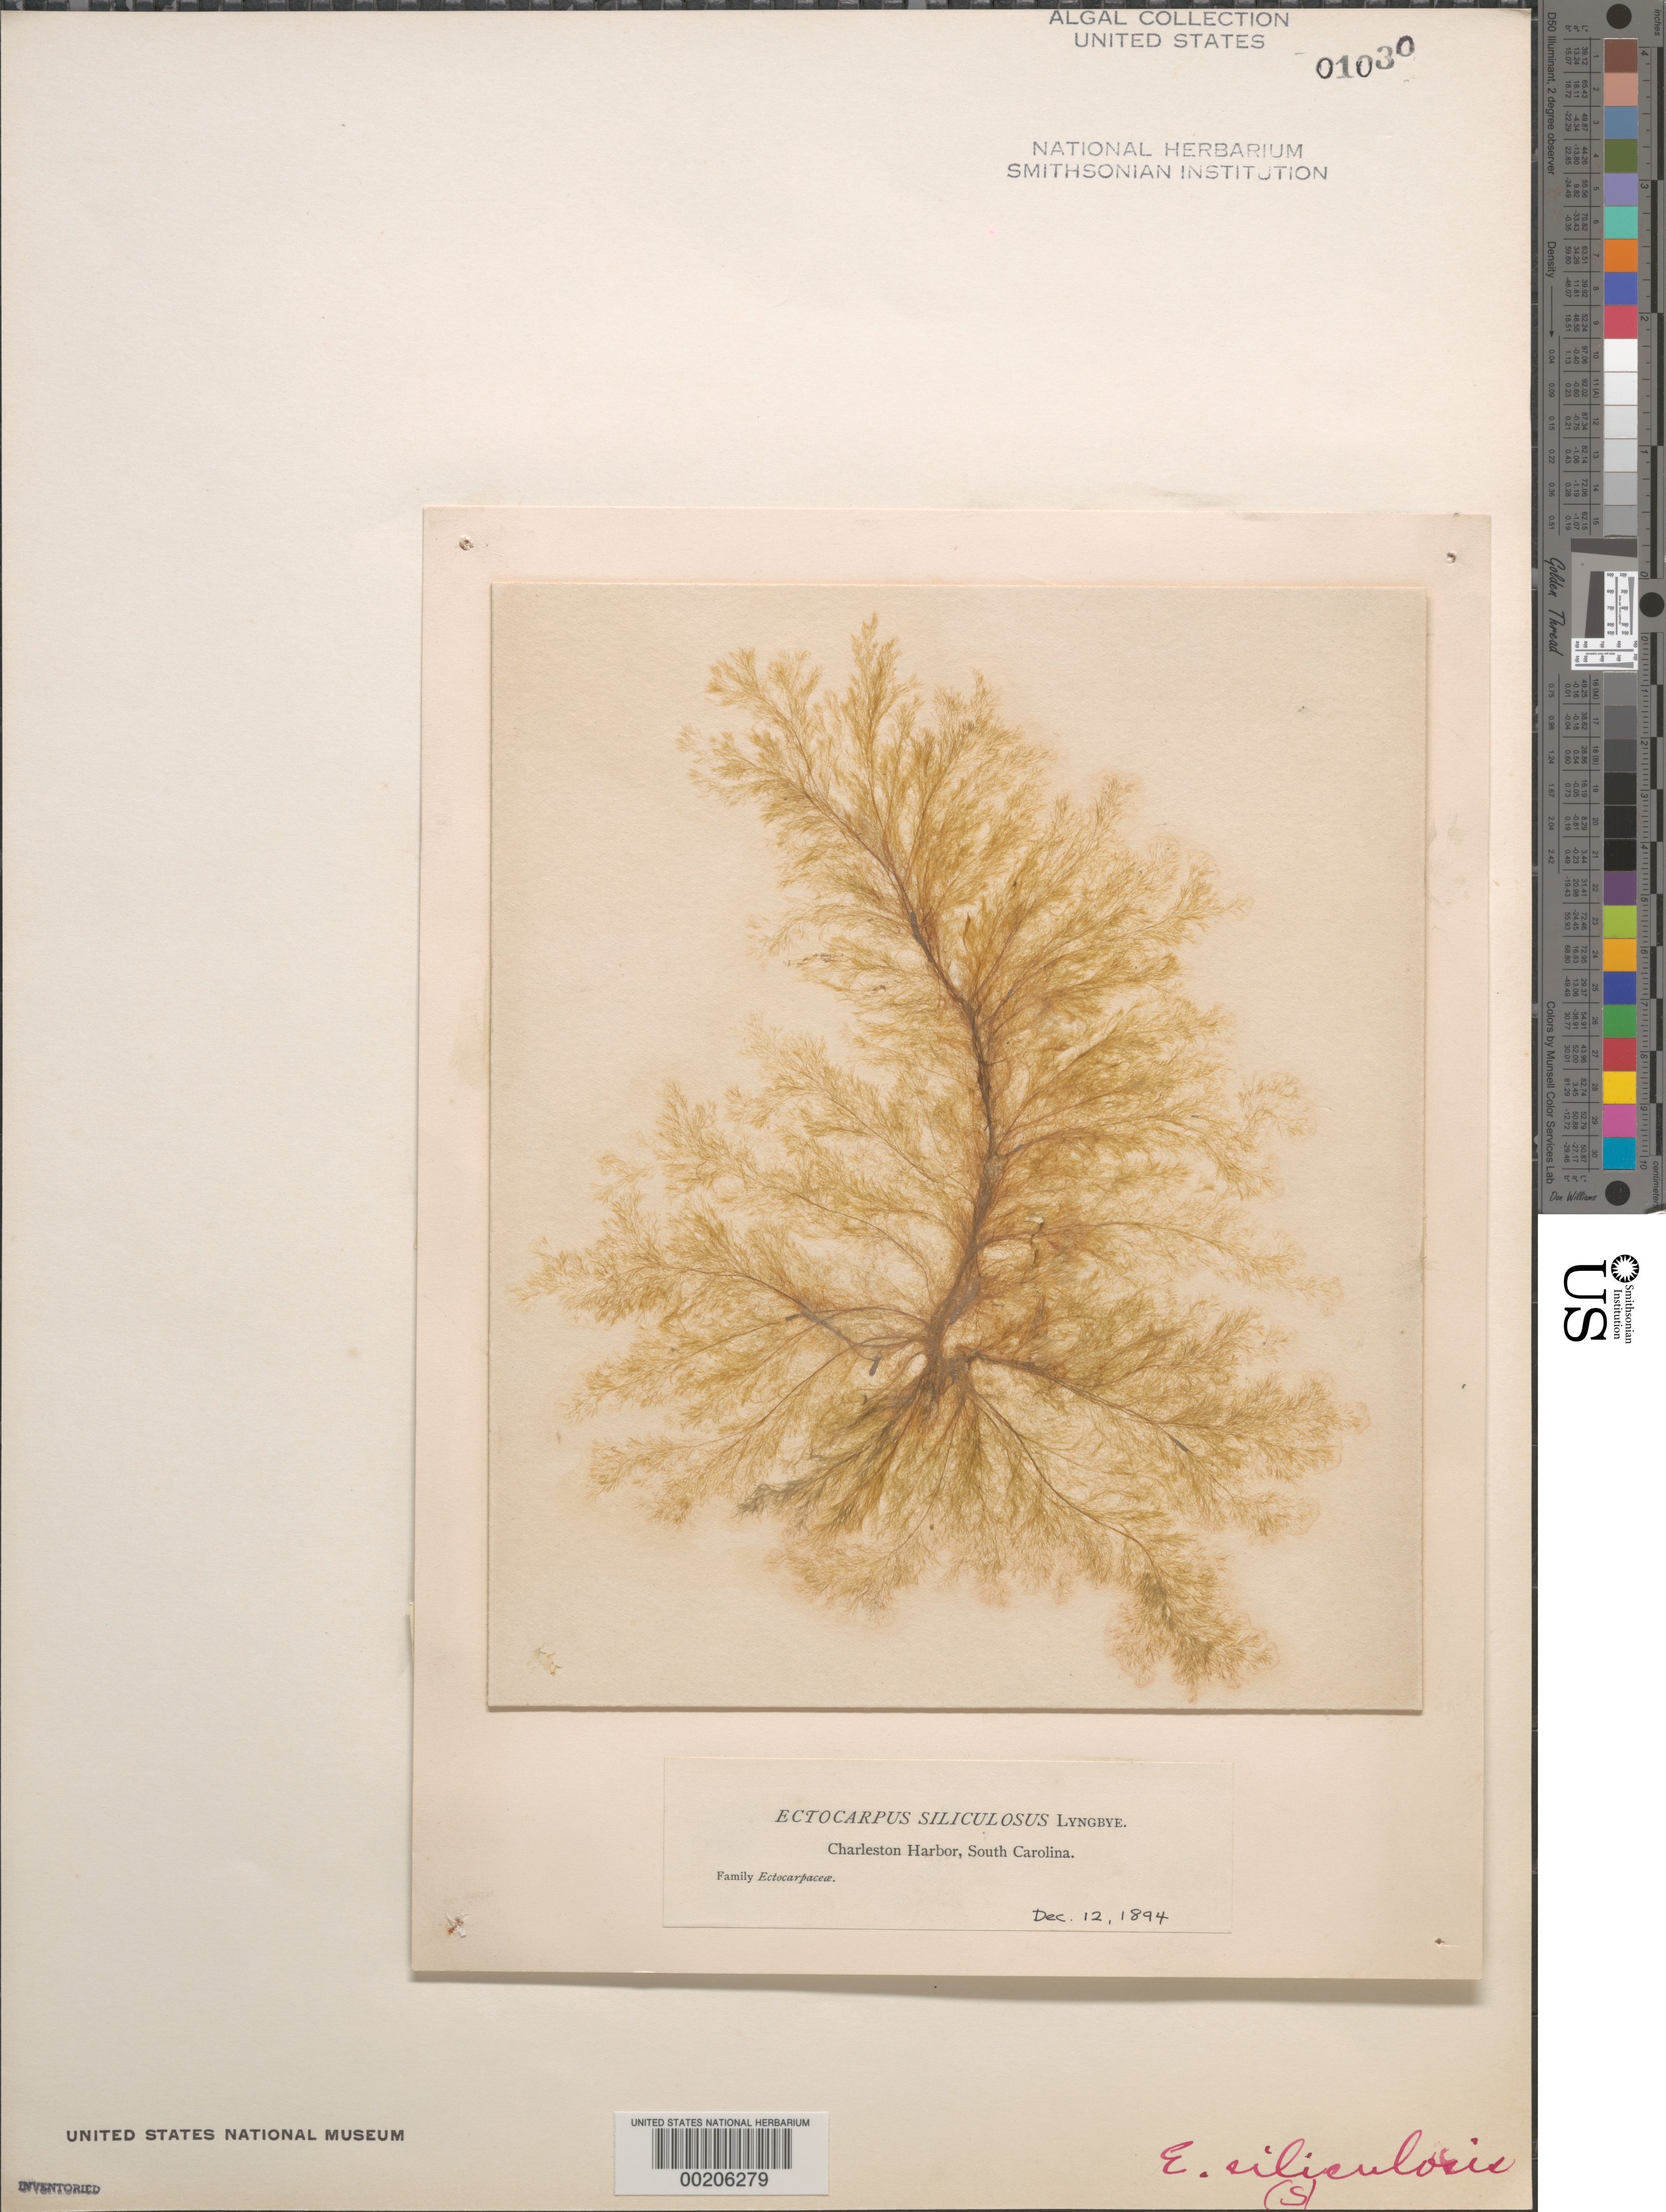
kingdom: Chromista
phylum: Ochrophyta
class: Phaeophyceae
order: Ectocarpales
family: Ectocarpaceae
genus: Ectocarpus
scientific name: Ectocarpus siliculosus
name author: (Dillwyn) Lyngbye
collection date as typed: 12 Dec 1894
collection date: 1894-12-12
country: United States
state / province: South Carolina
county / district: Charleston County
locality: Charleston harbor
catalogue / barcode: US 1030